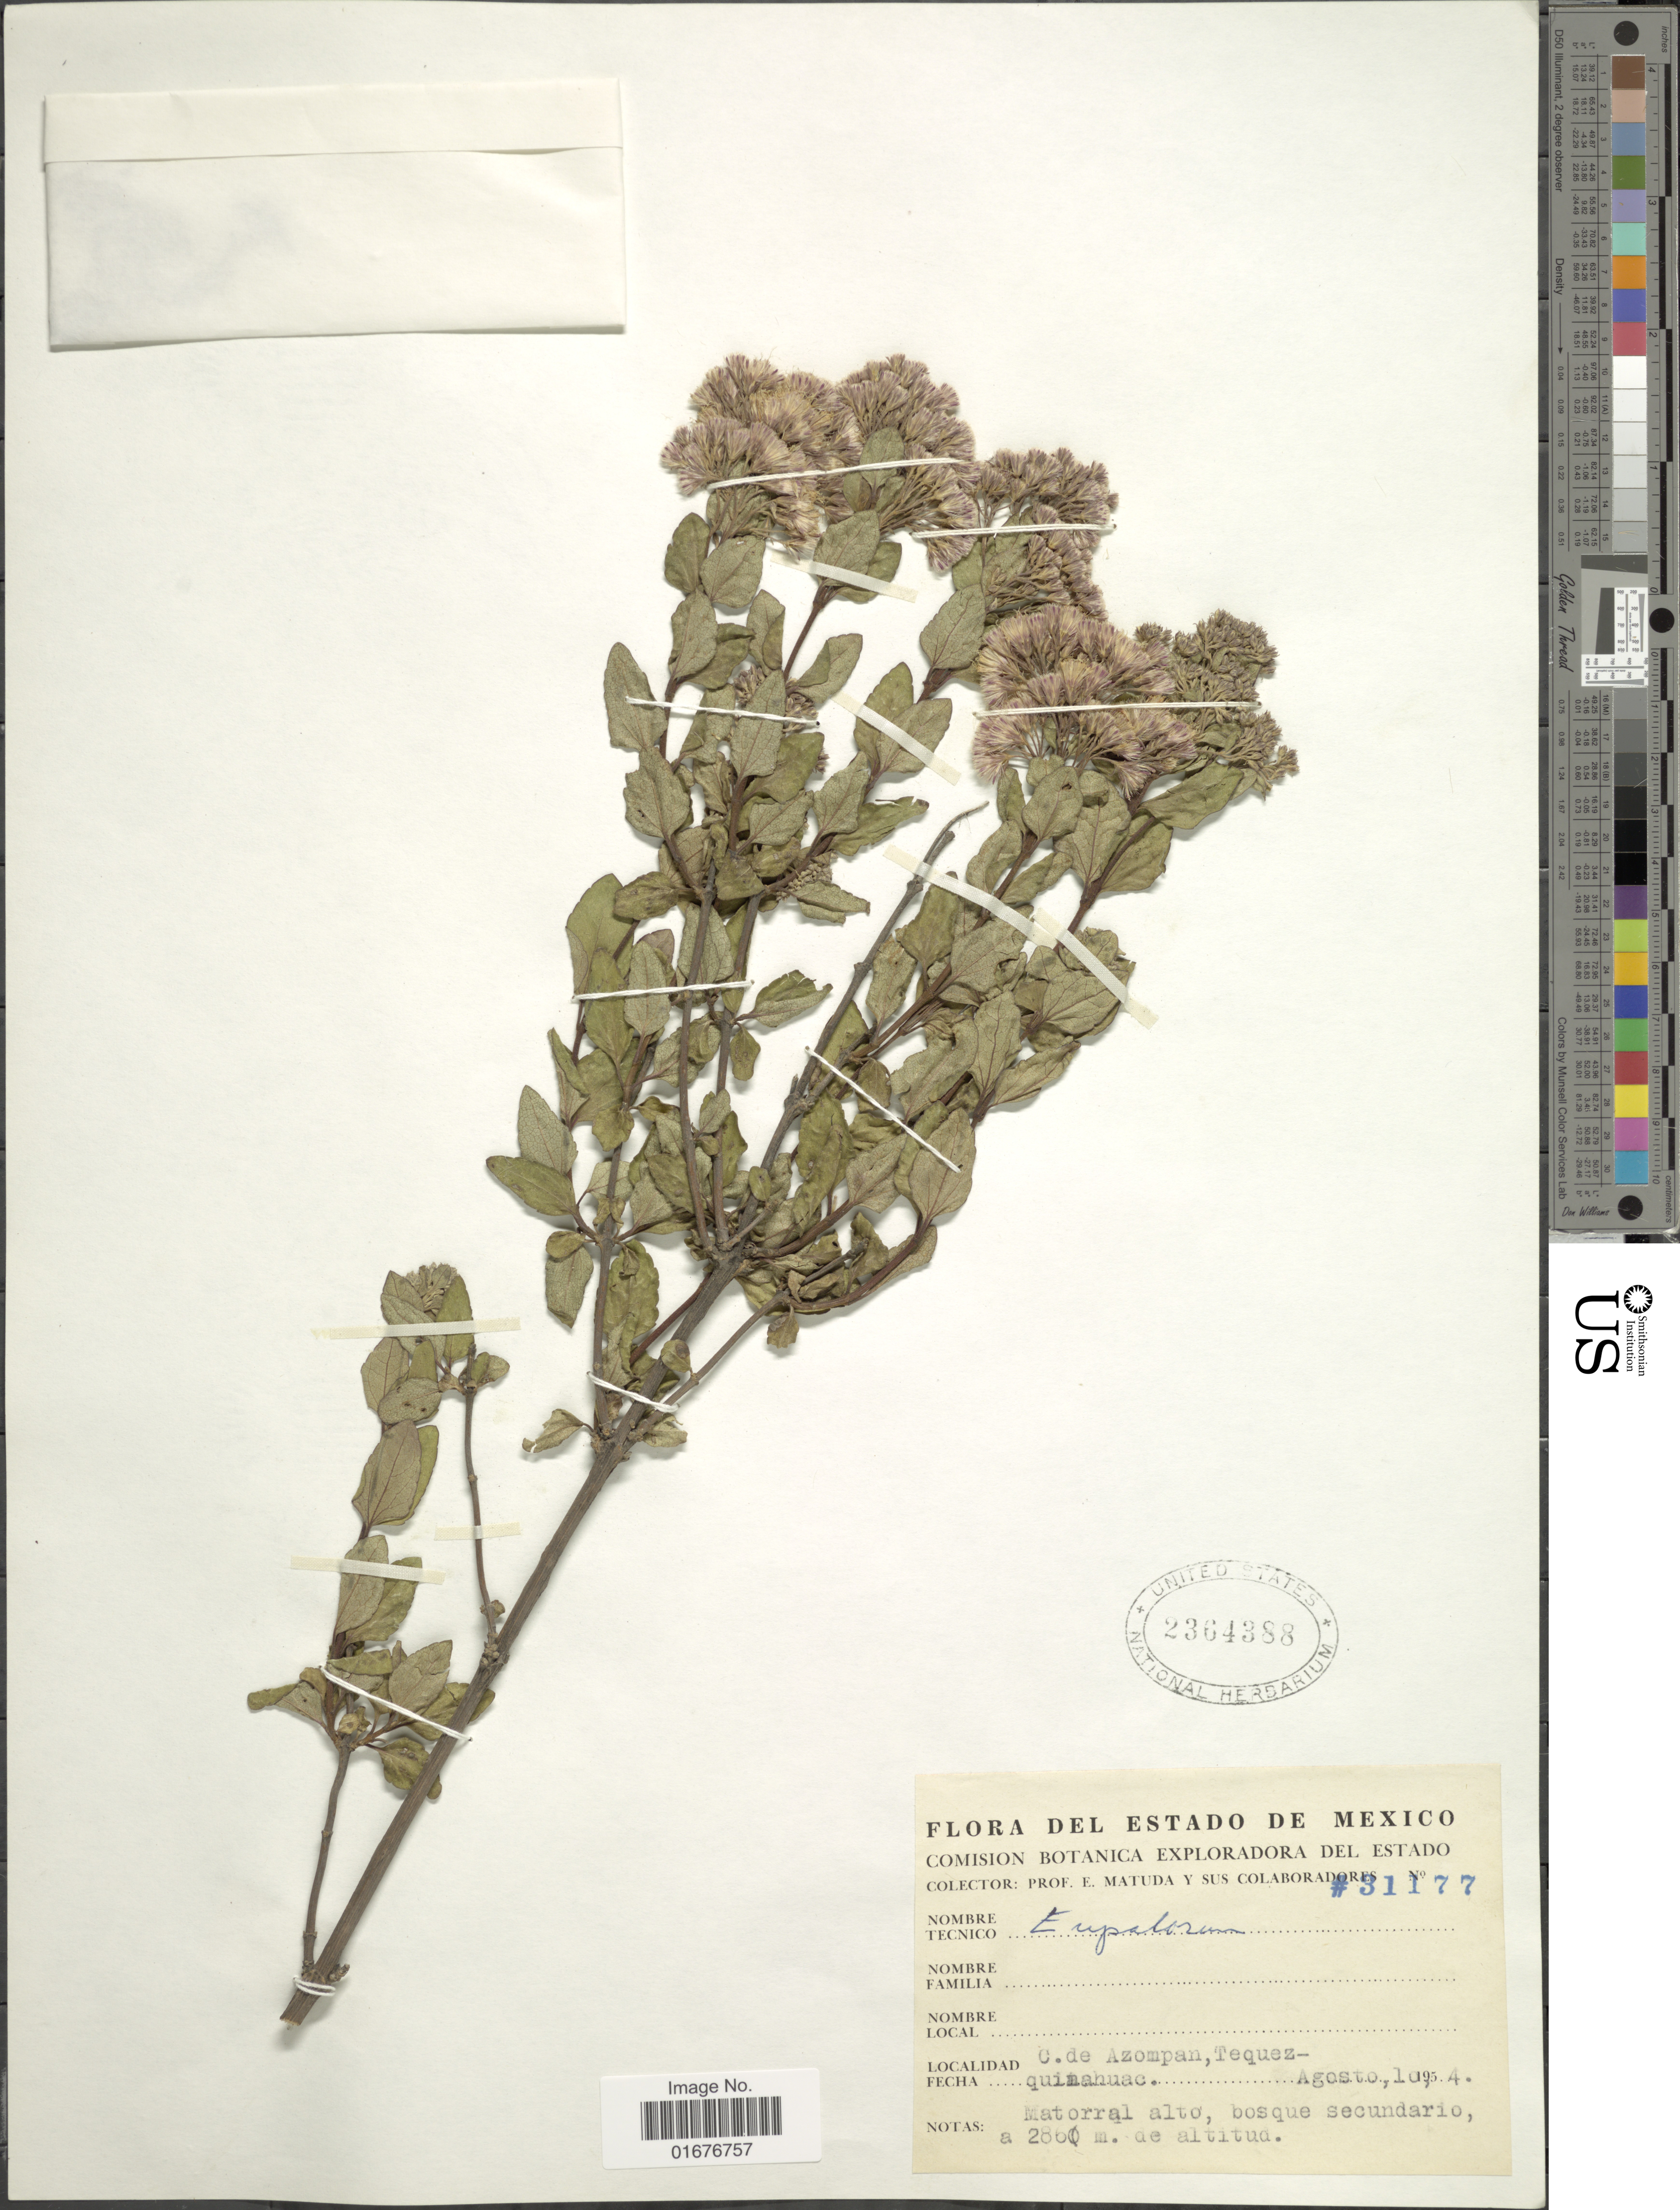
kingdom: Plantae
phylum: Tracheophyta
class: Magnoliopsida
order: Asterales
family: Asteraceae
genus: Ageratina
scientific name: Ageratina rhomboidea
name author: (Kunth) R.M. King & H. Rob.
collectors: E. Matuda & et al.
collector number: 31177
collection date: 1954-08-10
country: Mexico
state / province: México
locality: C. de Azompan, Tequexquinahuac,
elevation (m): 2860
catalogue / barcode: US 2364388